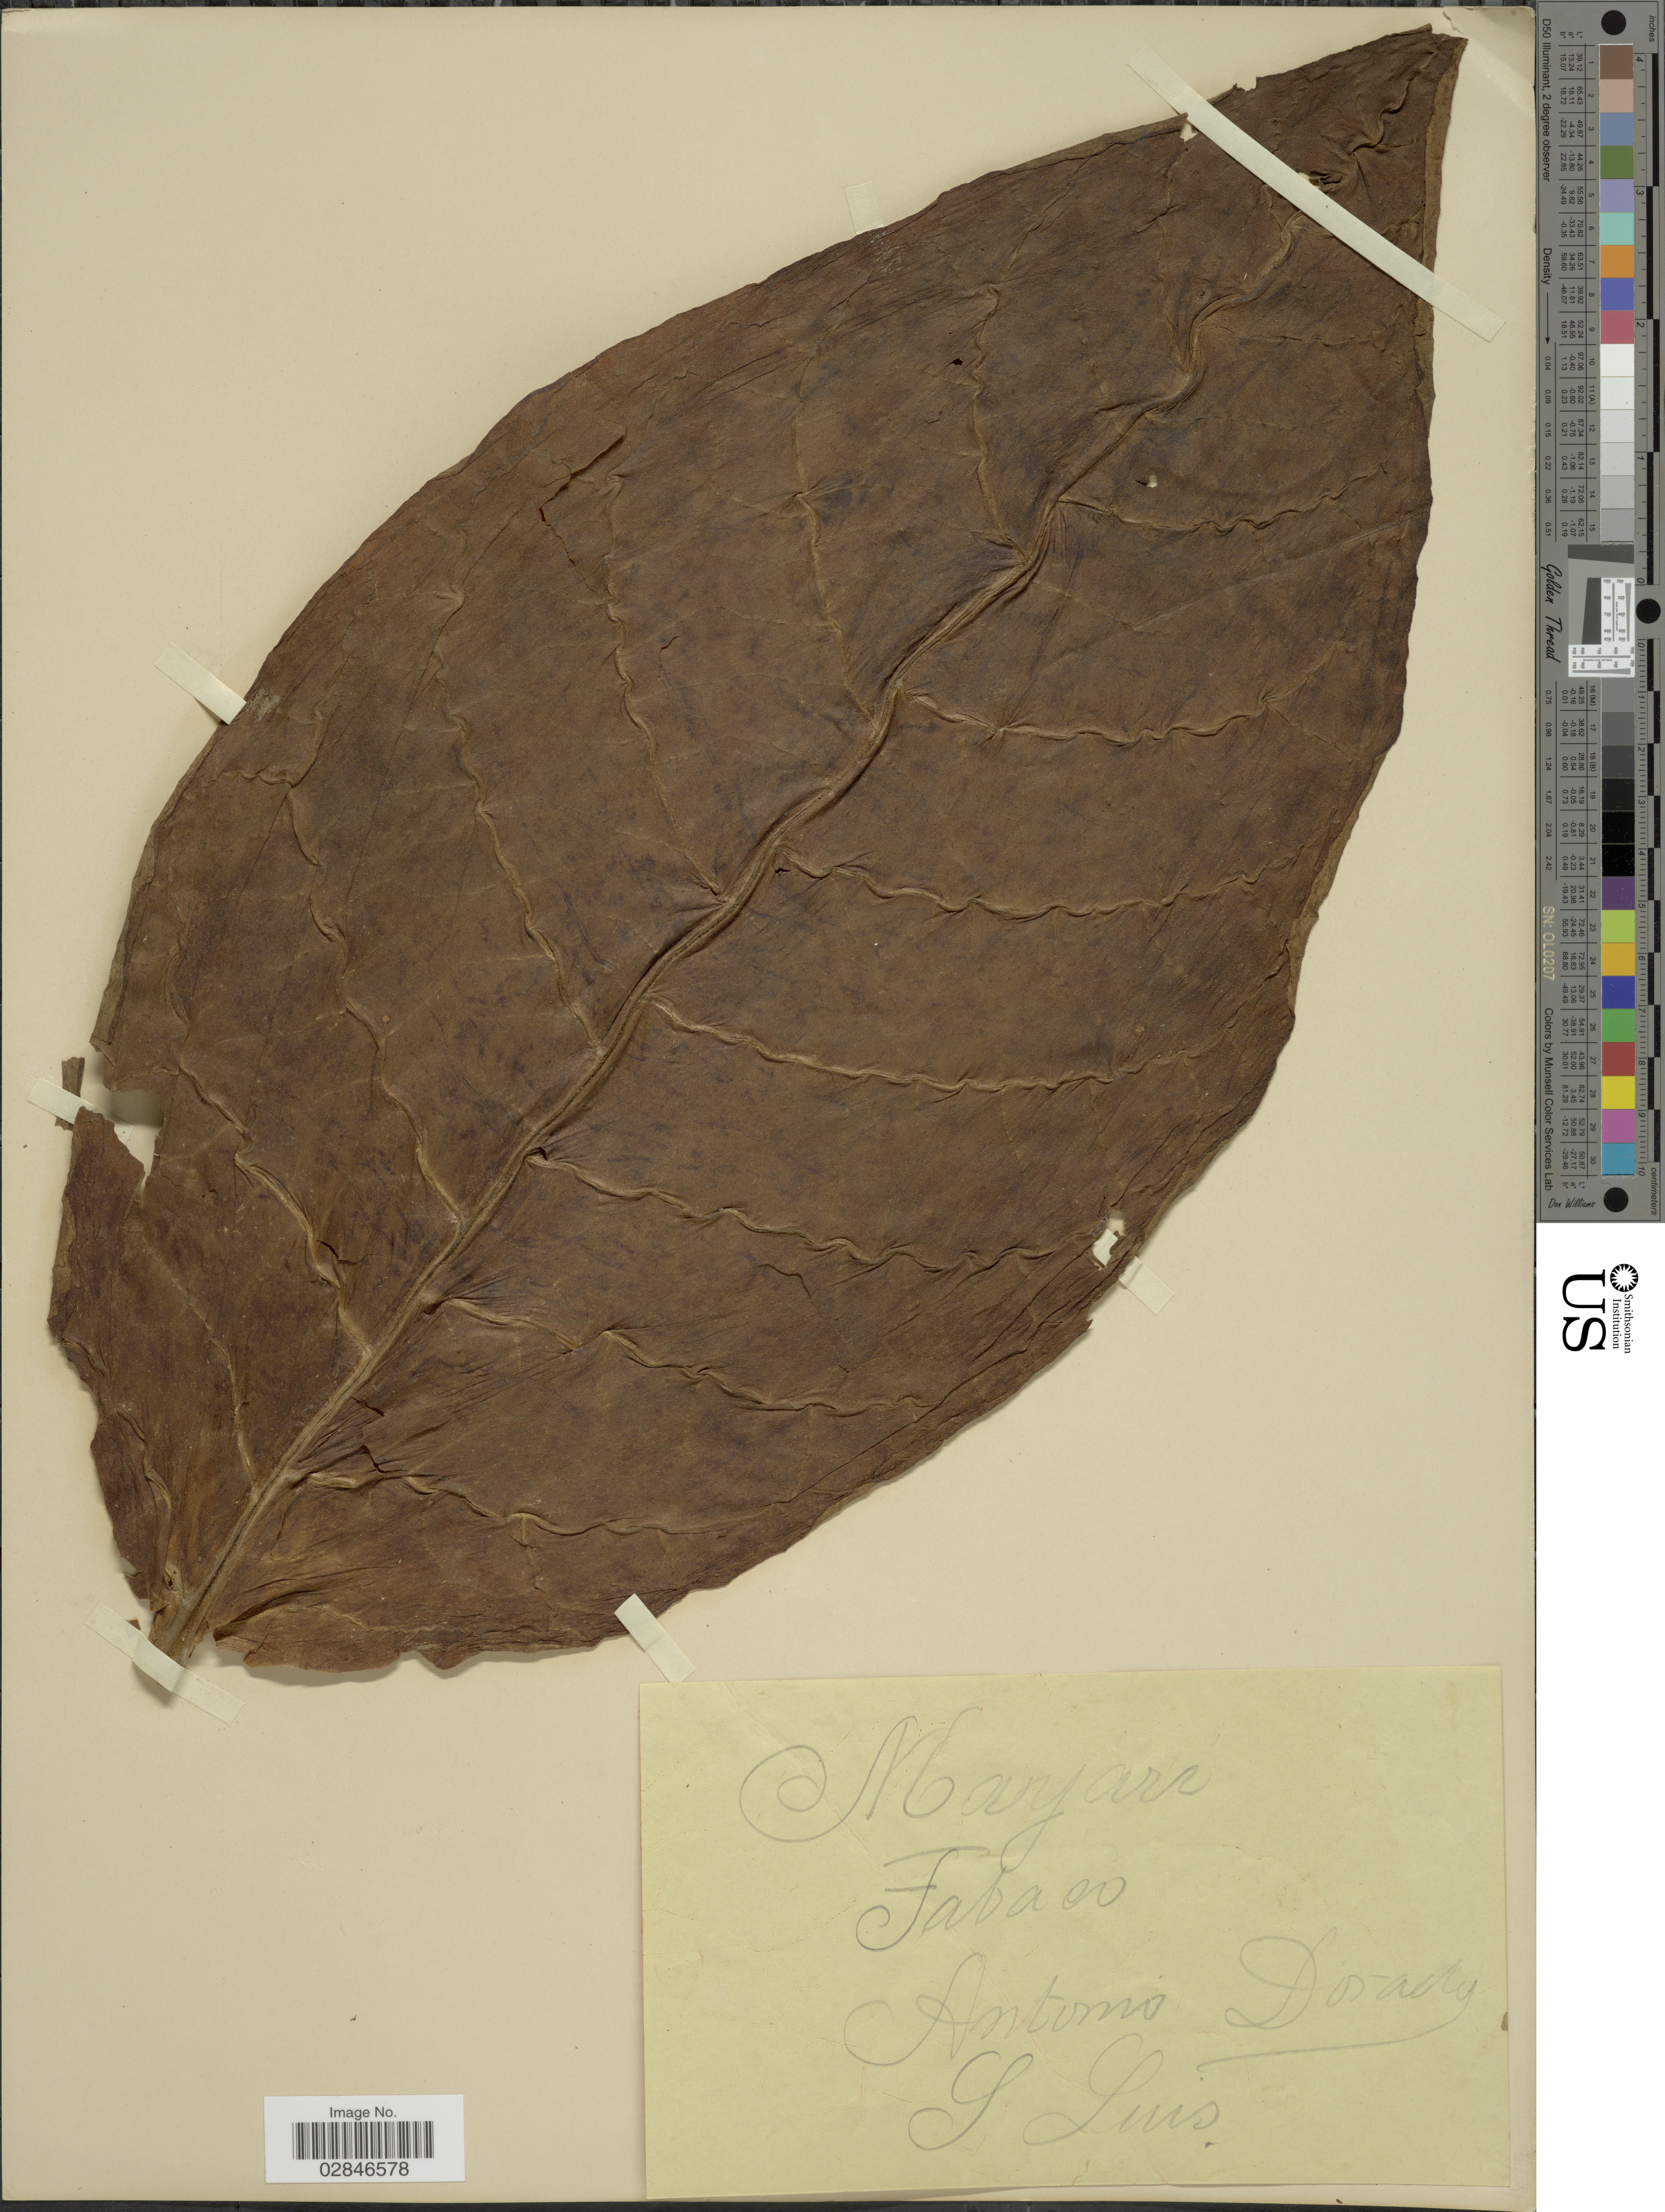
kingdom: Plantae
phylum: Tracheophyta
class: Magnoliopsida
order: Solanales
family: Solanaceae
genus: Nicotiana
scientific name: Nicotiana tabacum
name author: L.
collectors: A. Dorady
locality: S. Luis.